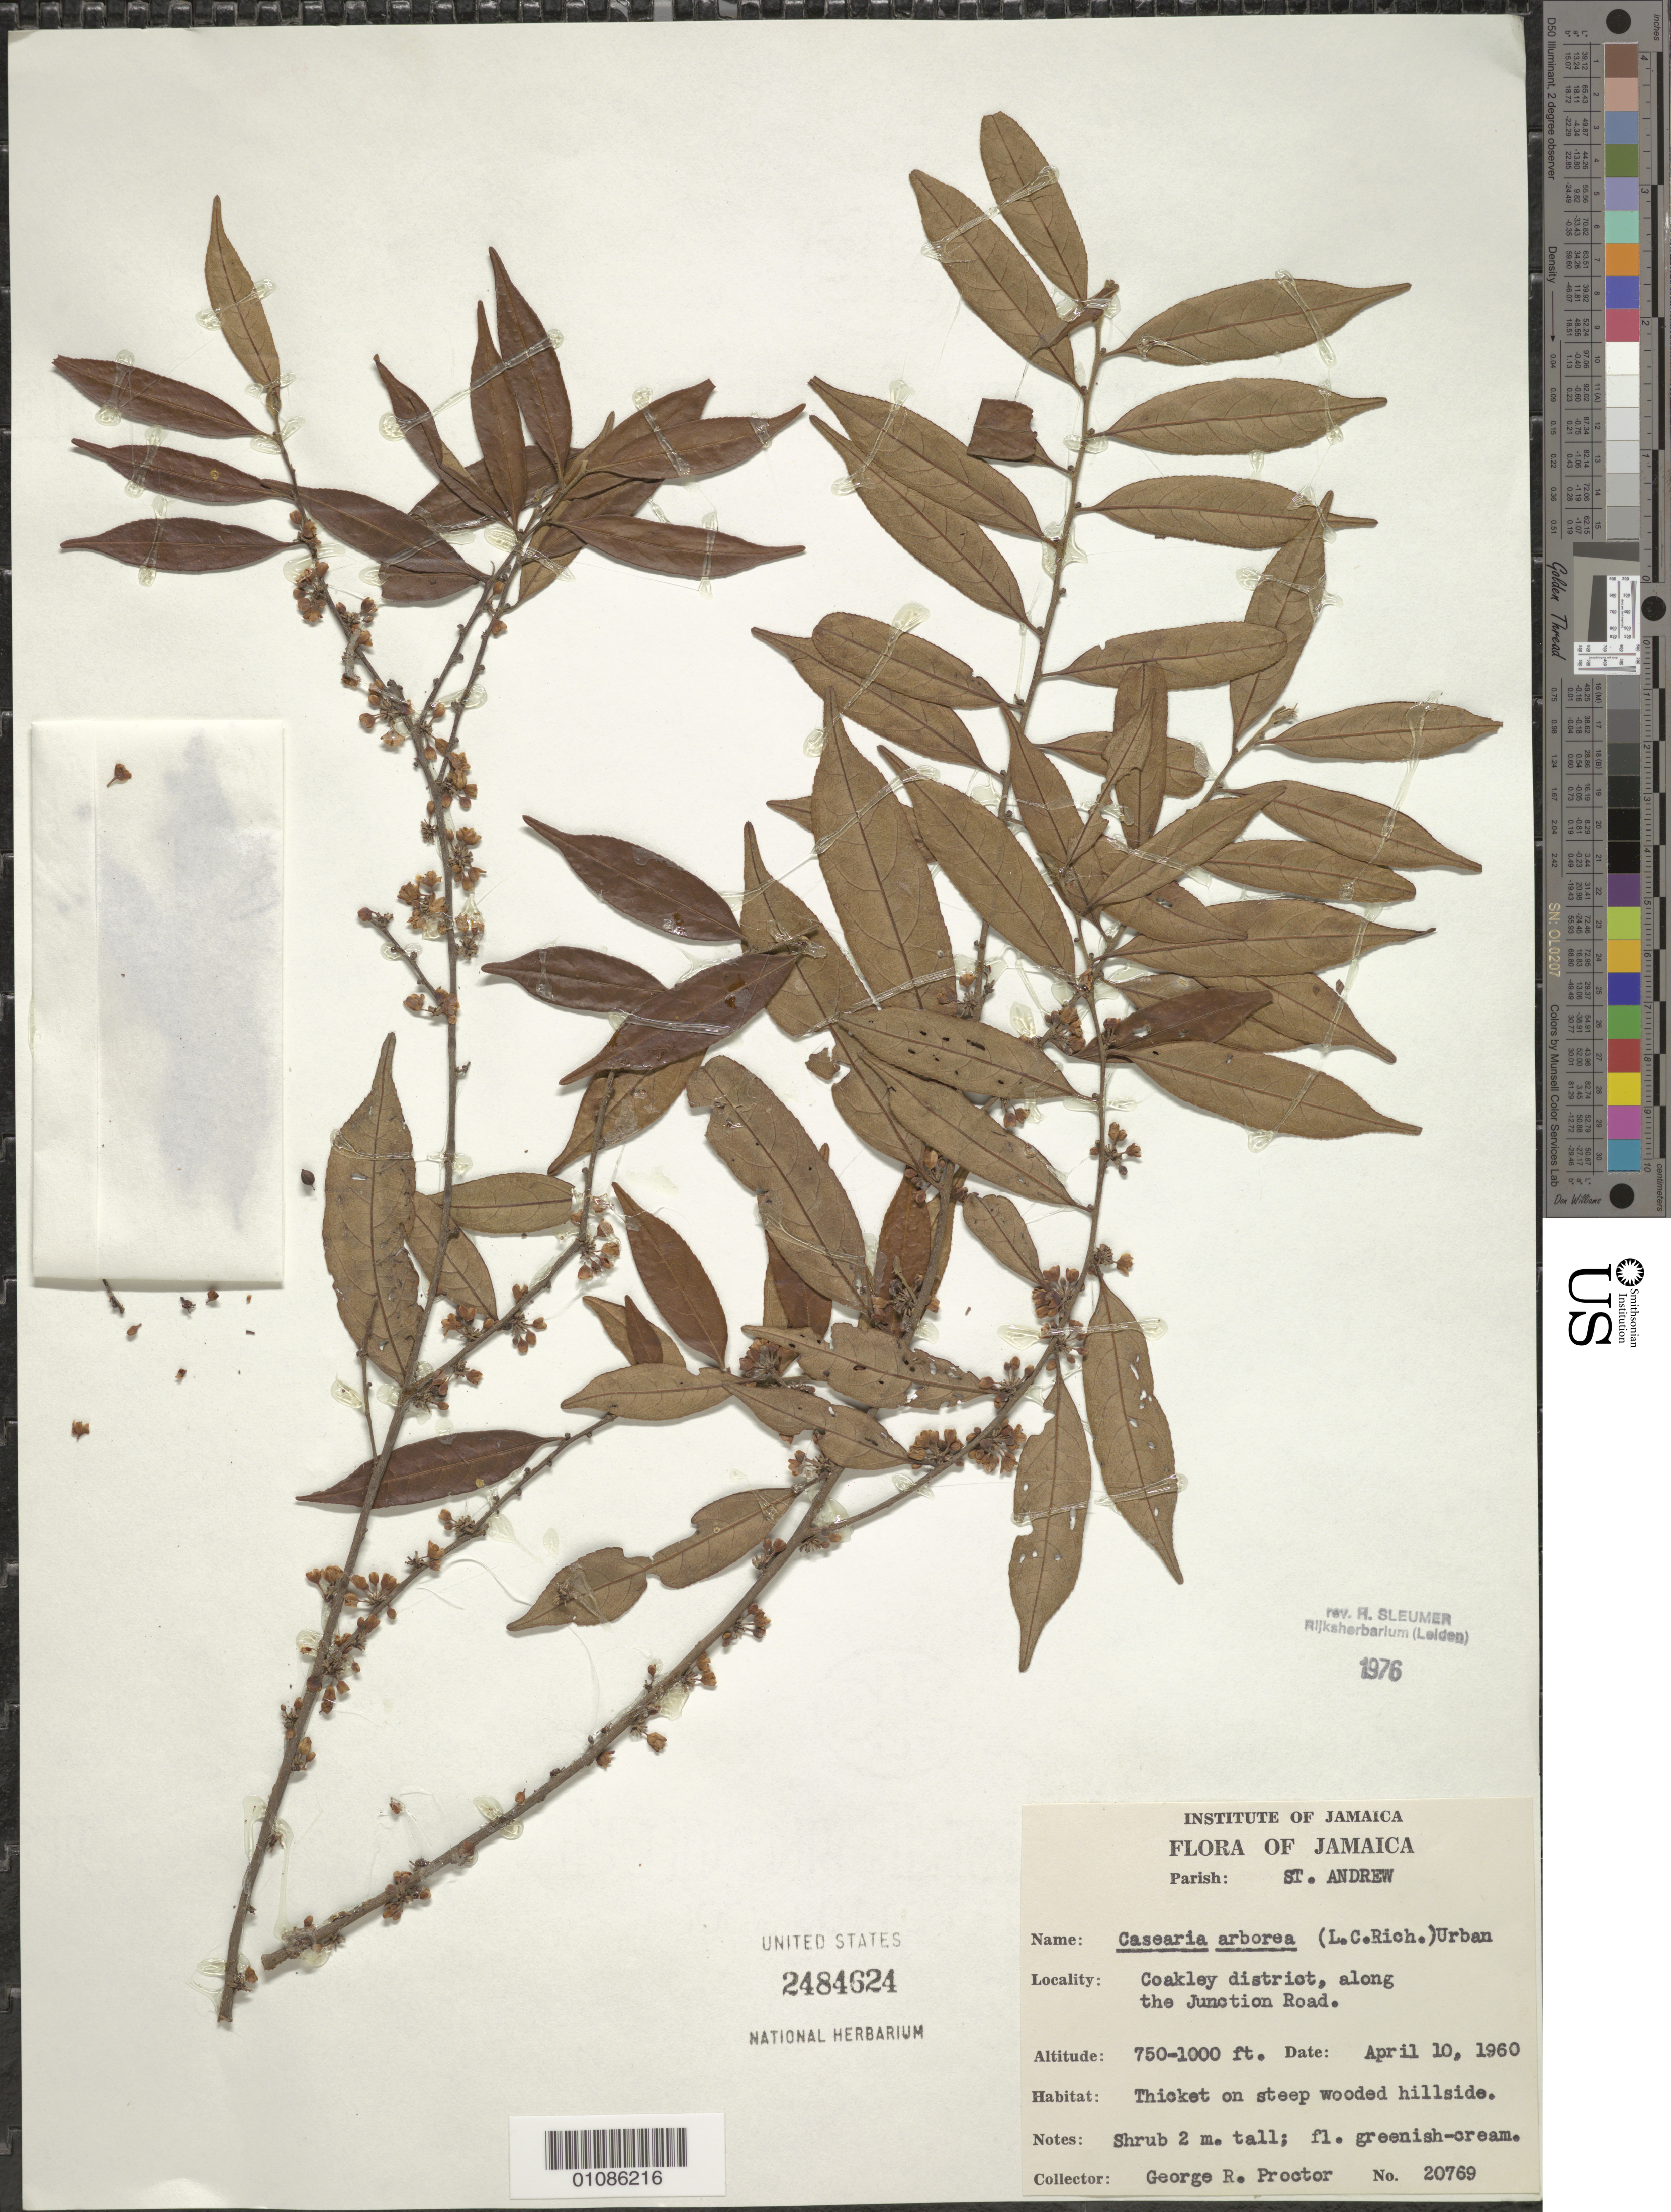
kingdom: Plantae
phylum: Tracheophyta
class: Magnoliopsida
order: Malpighiales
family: Salicaceae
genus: Casearia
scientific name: Casearia arborea subsp. arborea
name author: (Rich.) Urb.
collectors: G. R. Proctor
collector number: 20769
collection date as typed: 10 Apr 1960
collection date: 1960-04-10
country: Jamaica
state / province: Saint Andrew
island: Jamaica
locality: Coakley district, along the junction board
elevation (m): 30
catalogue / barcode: US 2484624